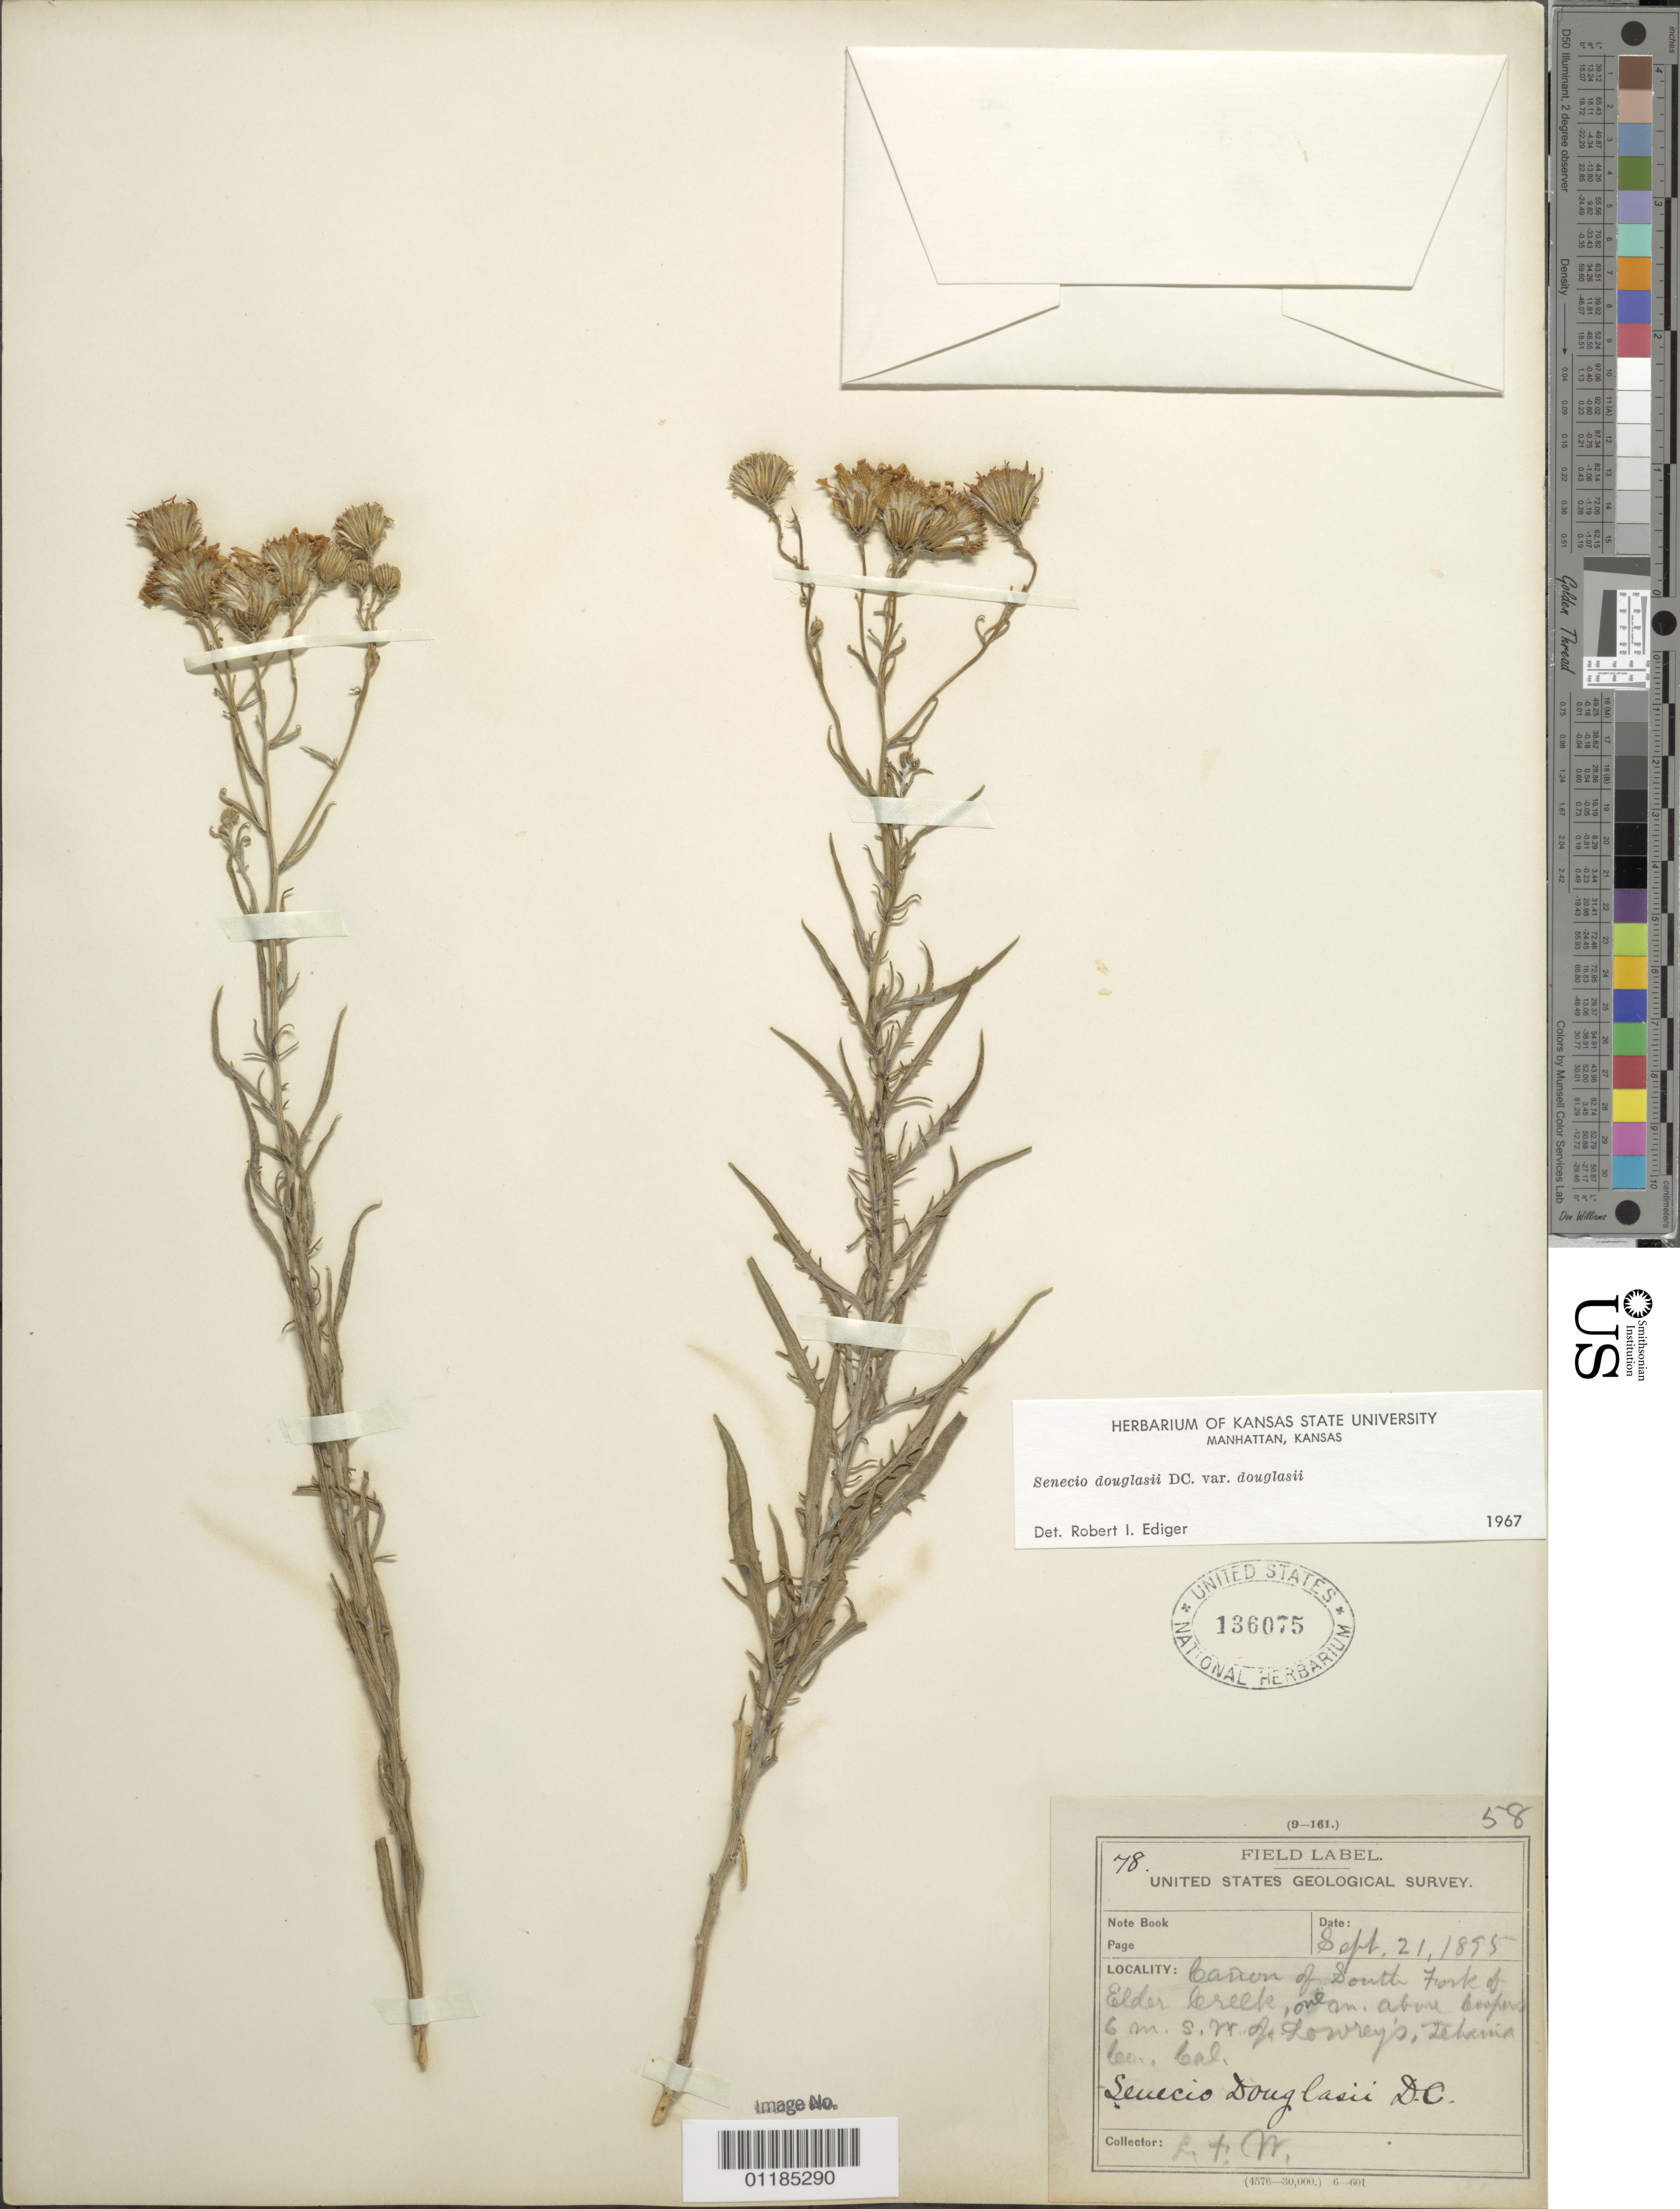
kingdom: Plantae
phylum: Tracheophyta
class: Magnoliopsida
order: Asterales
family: Asteraceae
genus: Senecio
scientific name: Senecio flaccidus var. douglasii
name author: (DC.) B.L. Turner & T.M. Barkley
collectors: L. F. Ward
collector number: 78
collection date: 1895-09-21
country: United States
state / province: California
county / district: Tehama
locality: Canyon of South Fork of Elder Creek, 1 mile above Cooper's and 6 m. S.W. of Lowrey's.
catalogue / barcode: US 136075